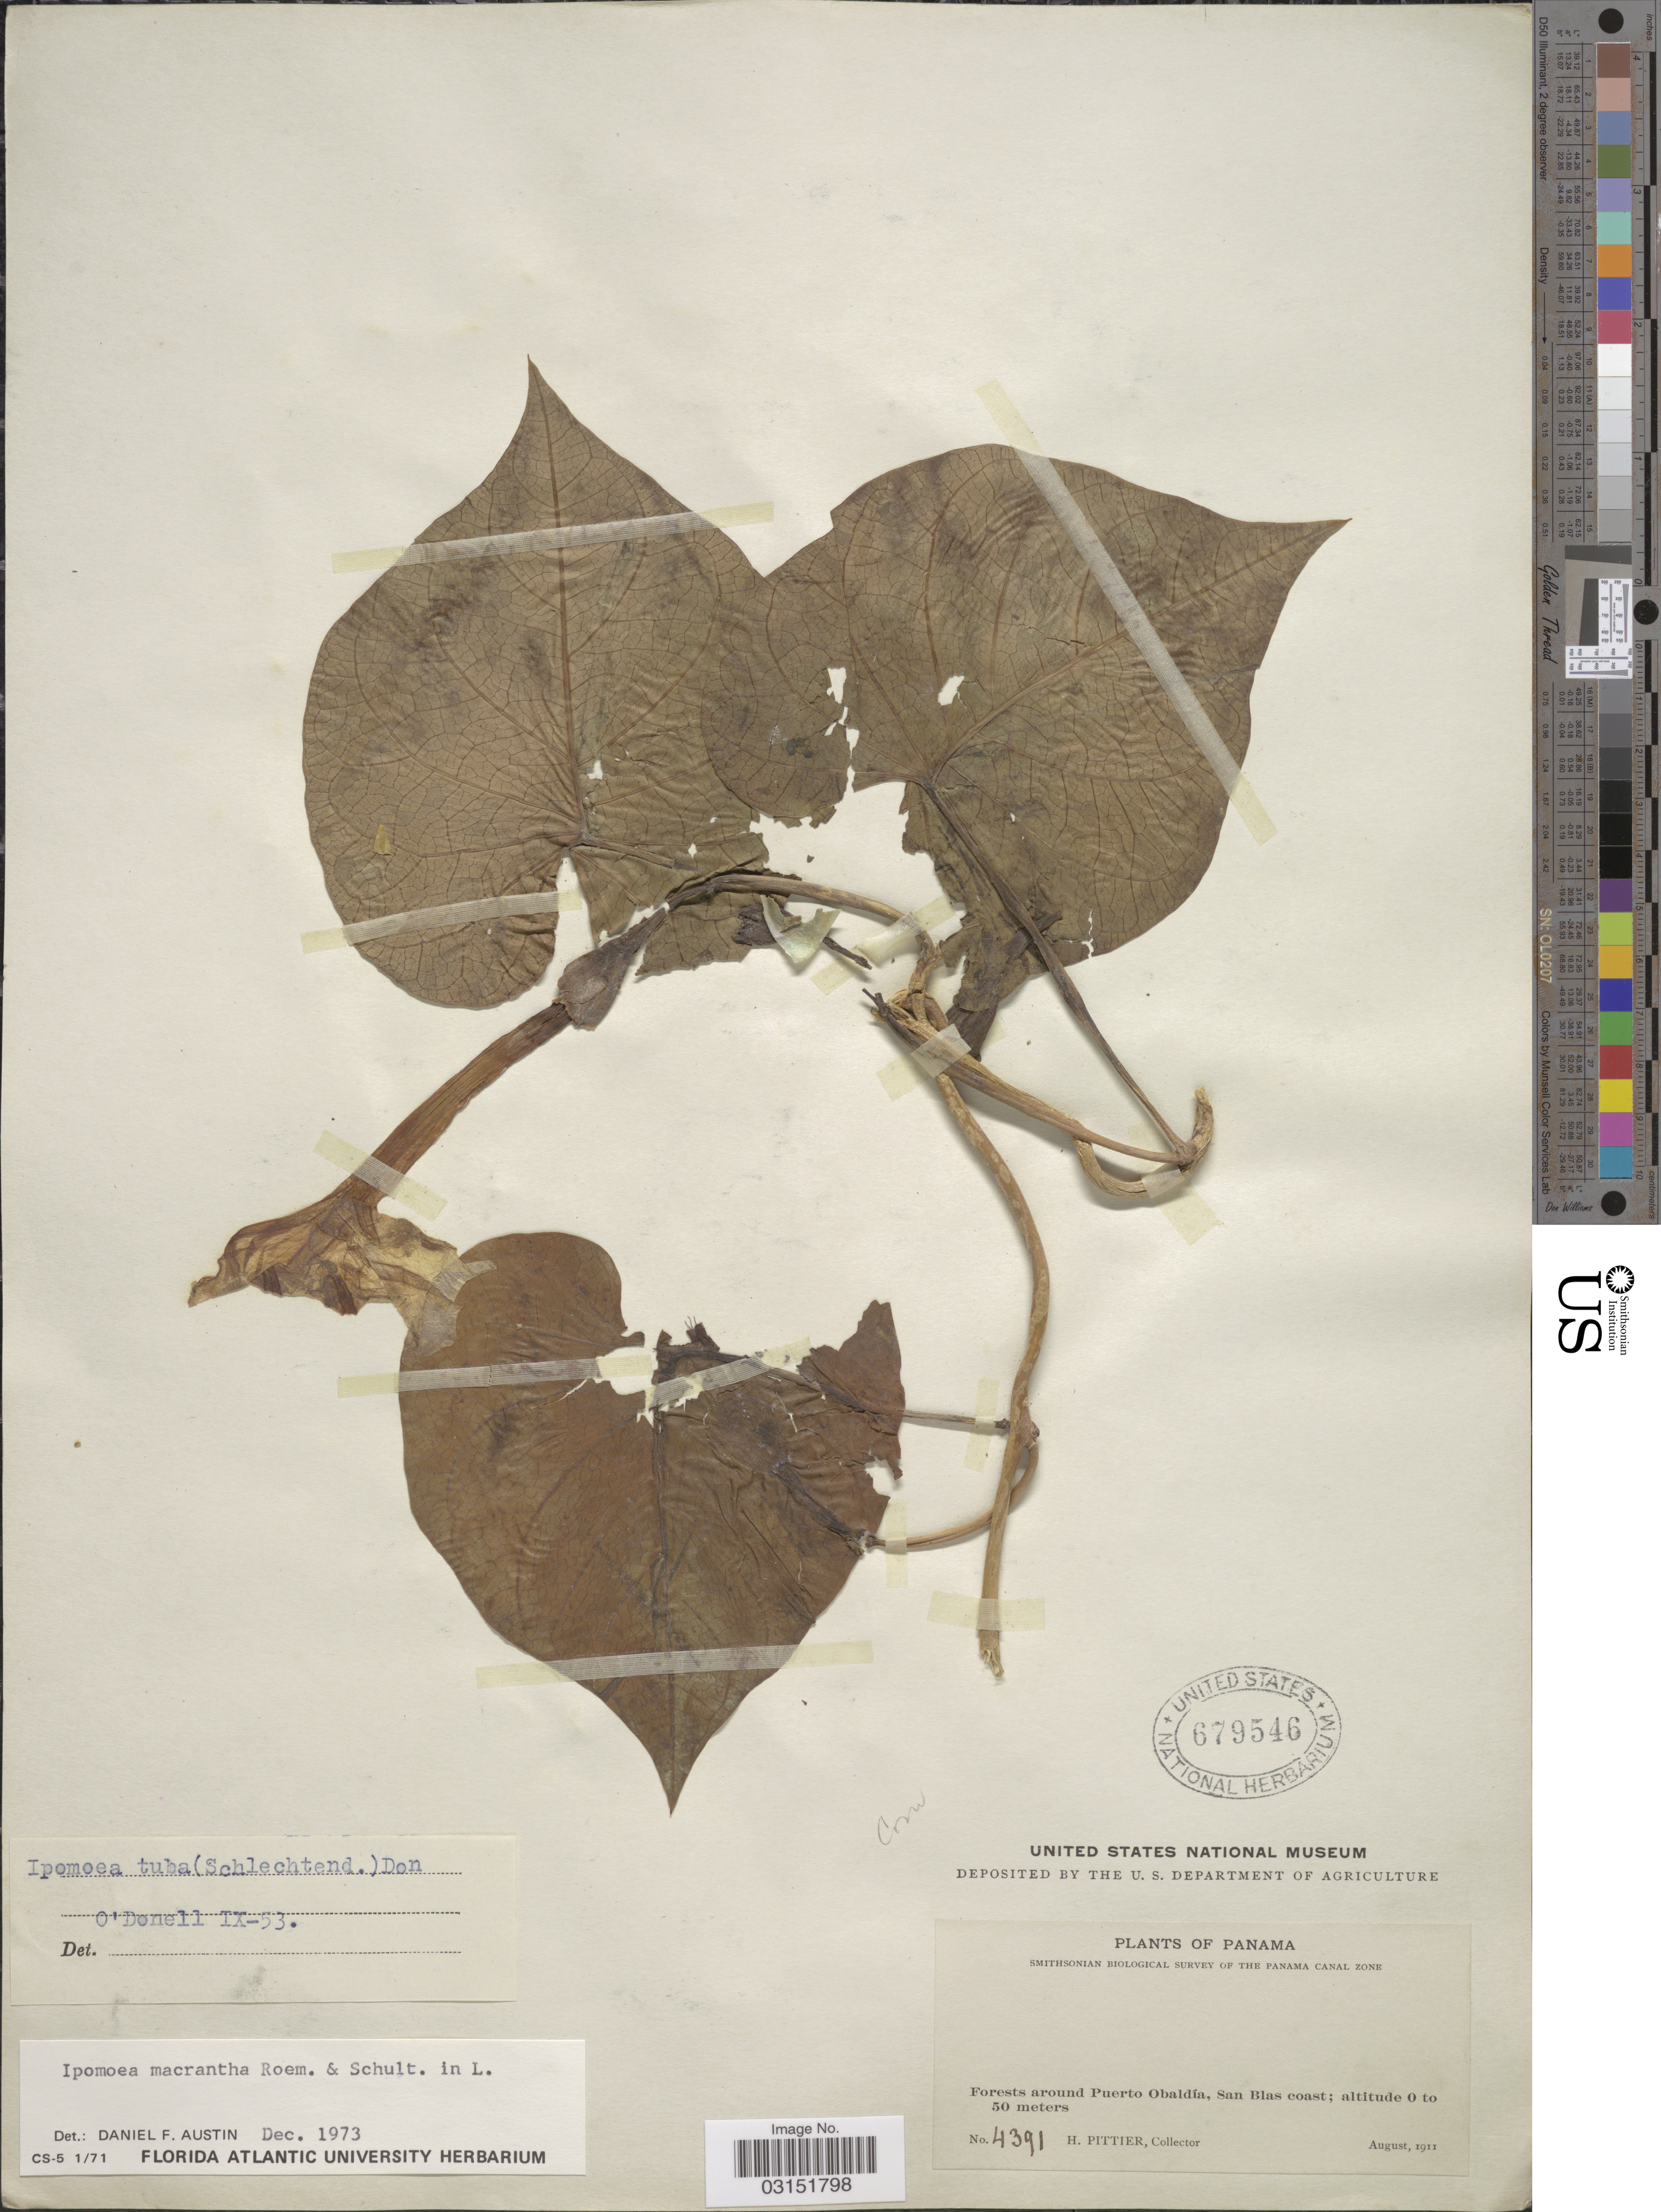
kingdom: Plantae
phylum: Tracheophyta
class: Magnoliopsida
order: Solanales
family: Convolvulaceae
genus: Ipomoea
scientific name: Ipomoea violacea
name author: L.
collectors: H. F. Pittier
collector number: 4391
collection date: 1911-08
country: Panama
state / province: Kuna Yala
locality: Forests around Puerto Obaldía, San Blas coast.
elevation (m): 0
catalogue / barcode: US 679546